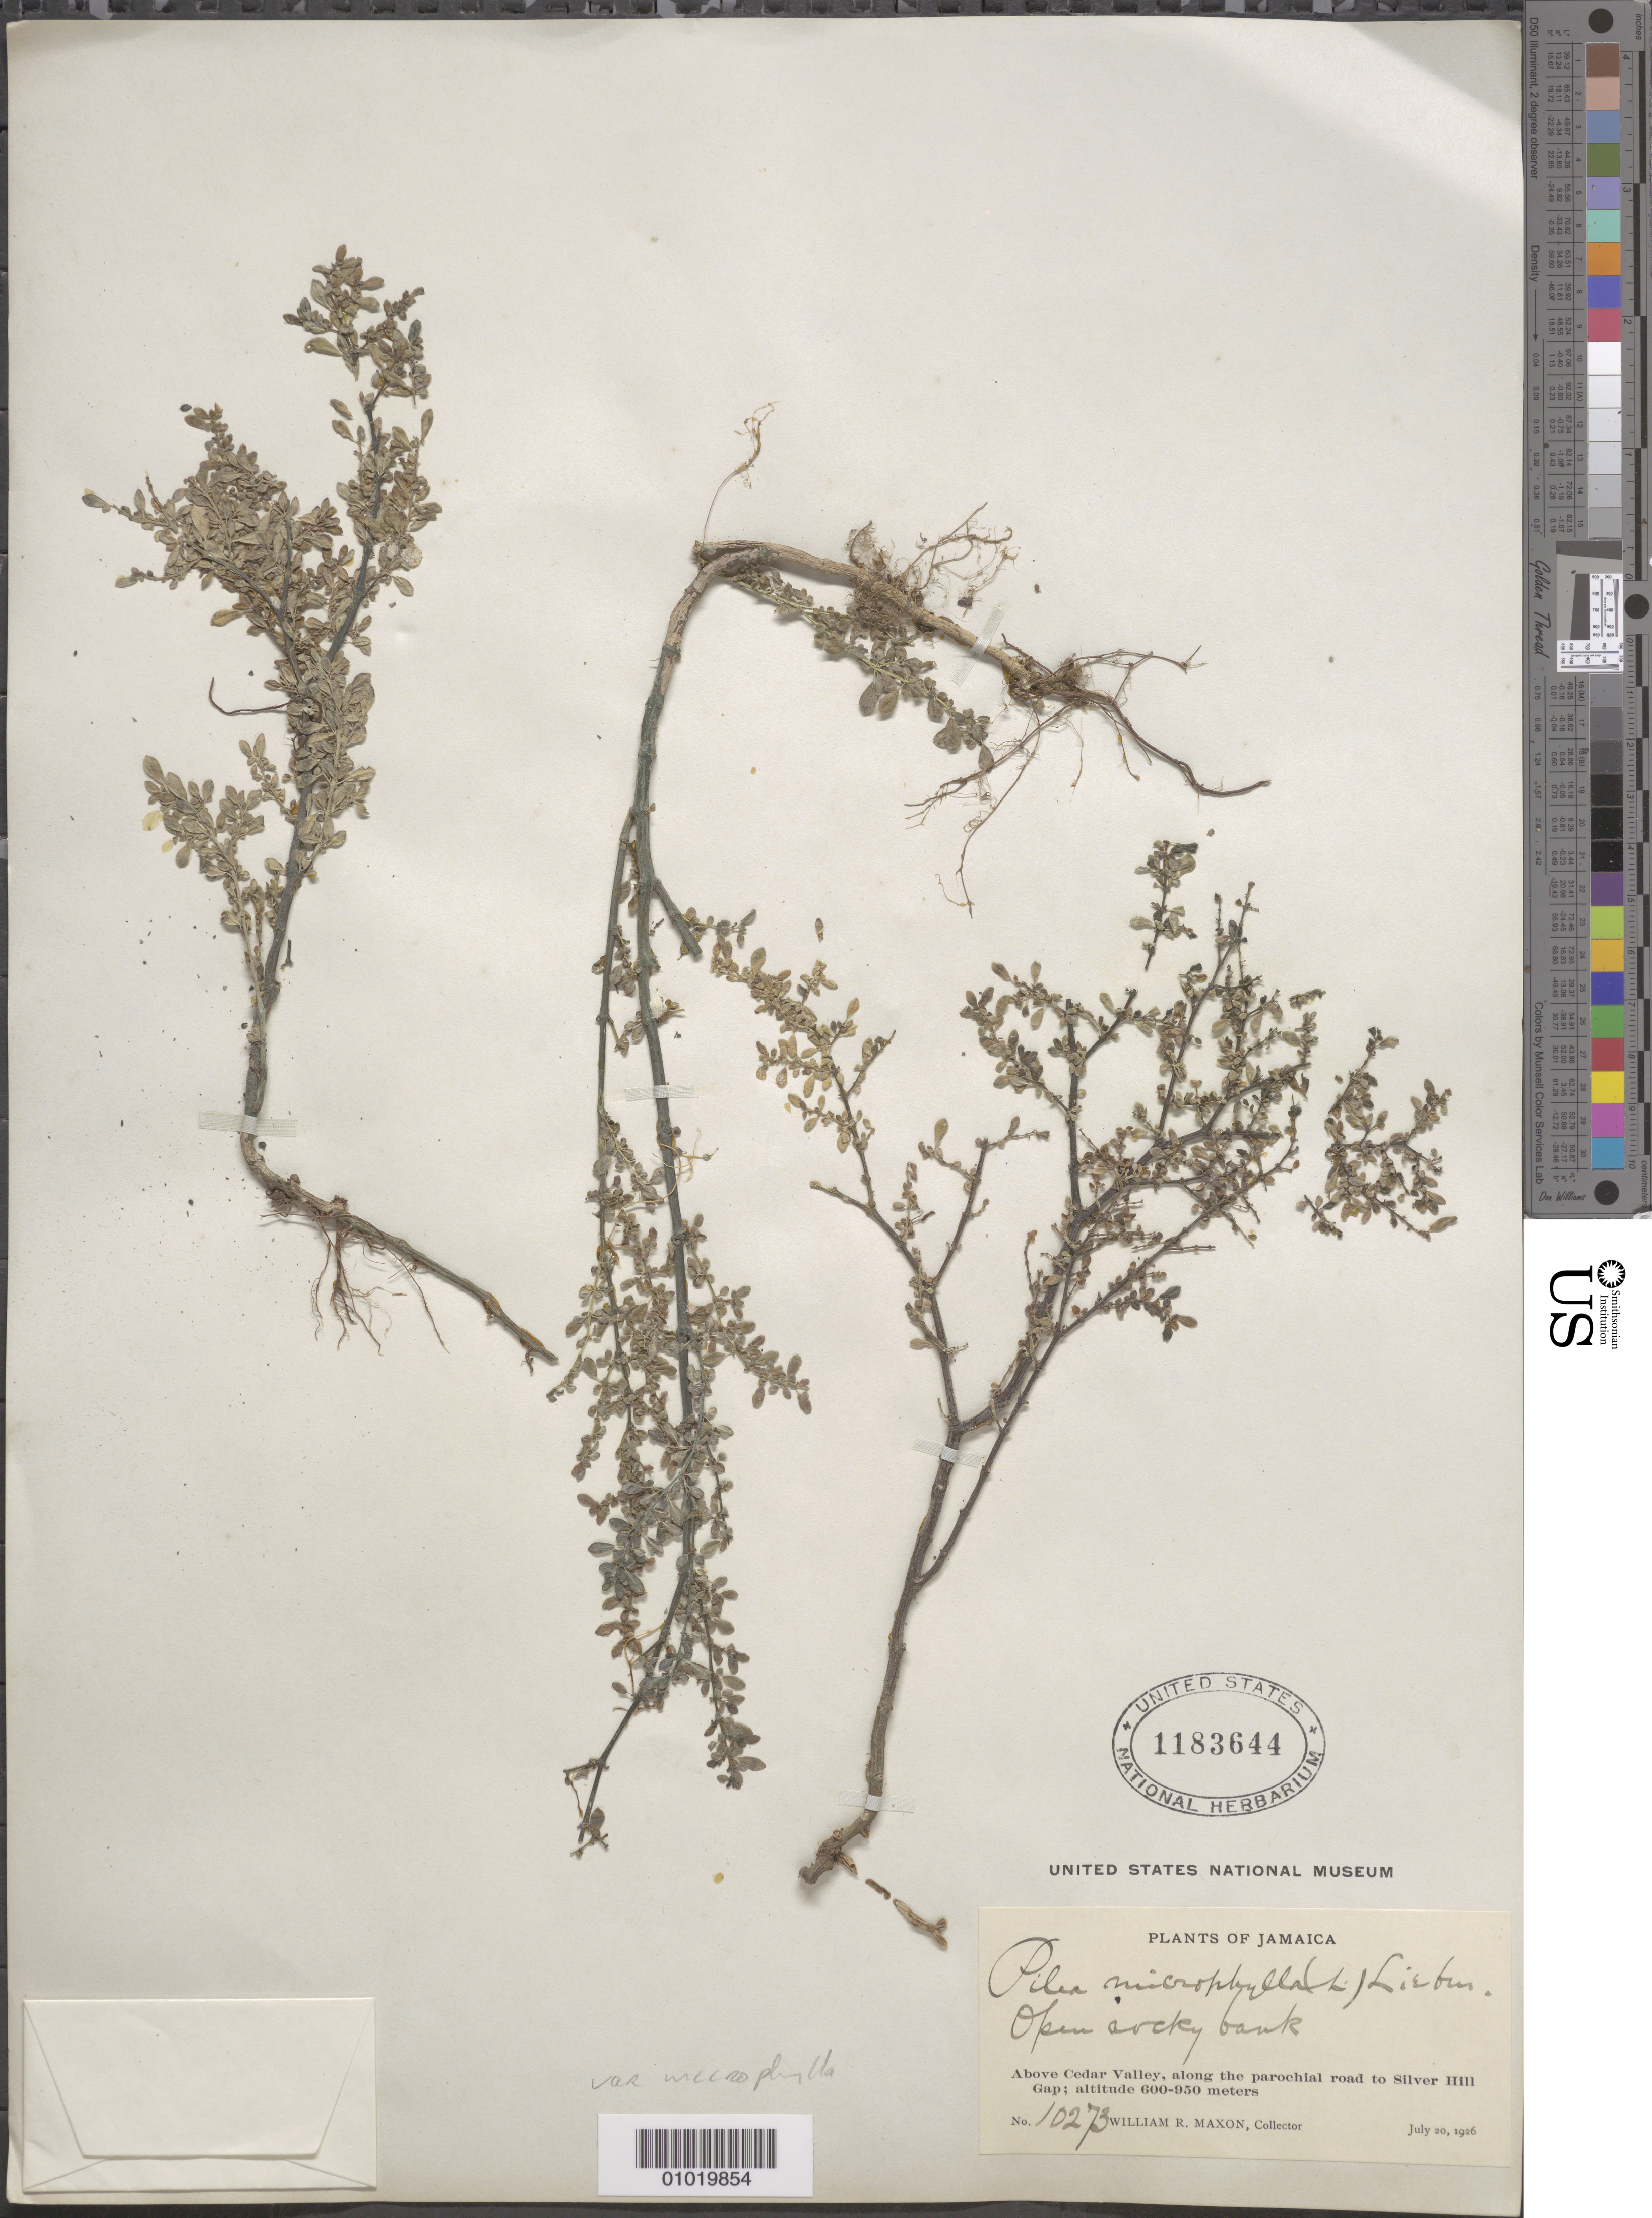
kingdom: Plantae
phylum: Tracheophyta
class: Magnoliopsida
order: Rosales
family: Urticaceae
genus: Pilea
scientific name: Pilea microphylla var. microphylla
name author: (L.) Liebm.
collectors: W. R. Maxon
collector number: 10273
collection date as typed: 20 Jul 1926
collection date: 1926-07-20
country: Jamaica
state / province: Saint Andrew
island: Jamaica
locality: Above Cedar Valley along the parochial road to Silver Hill Gap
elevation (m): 600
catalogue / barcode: US 1183644